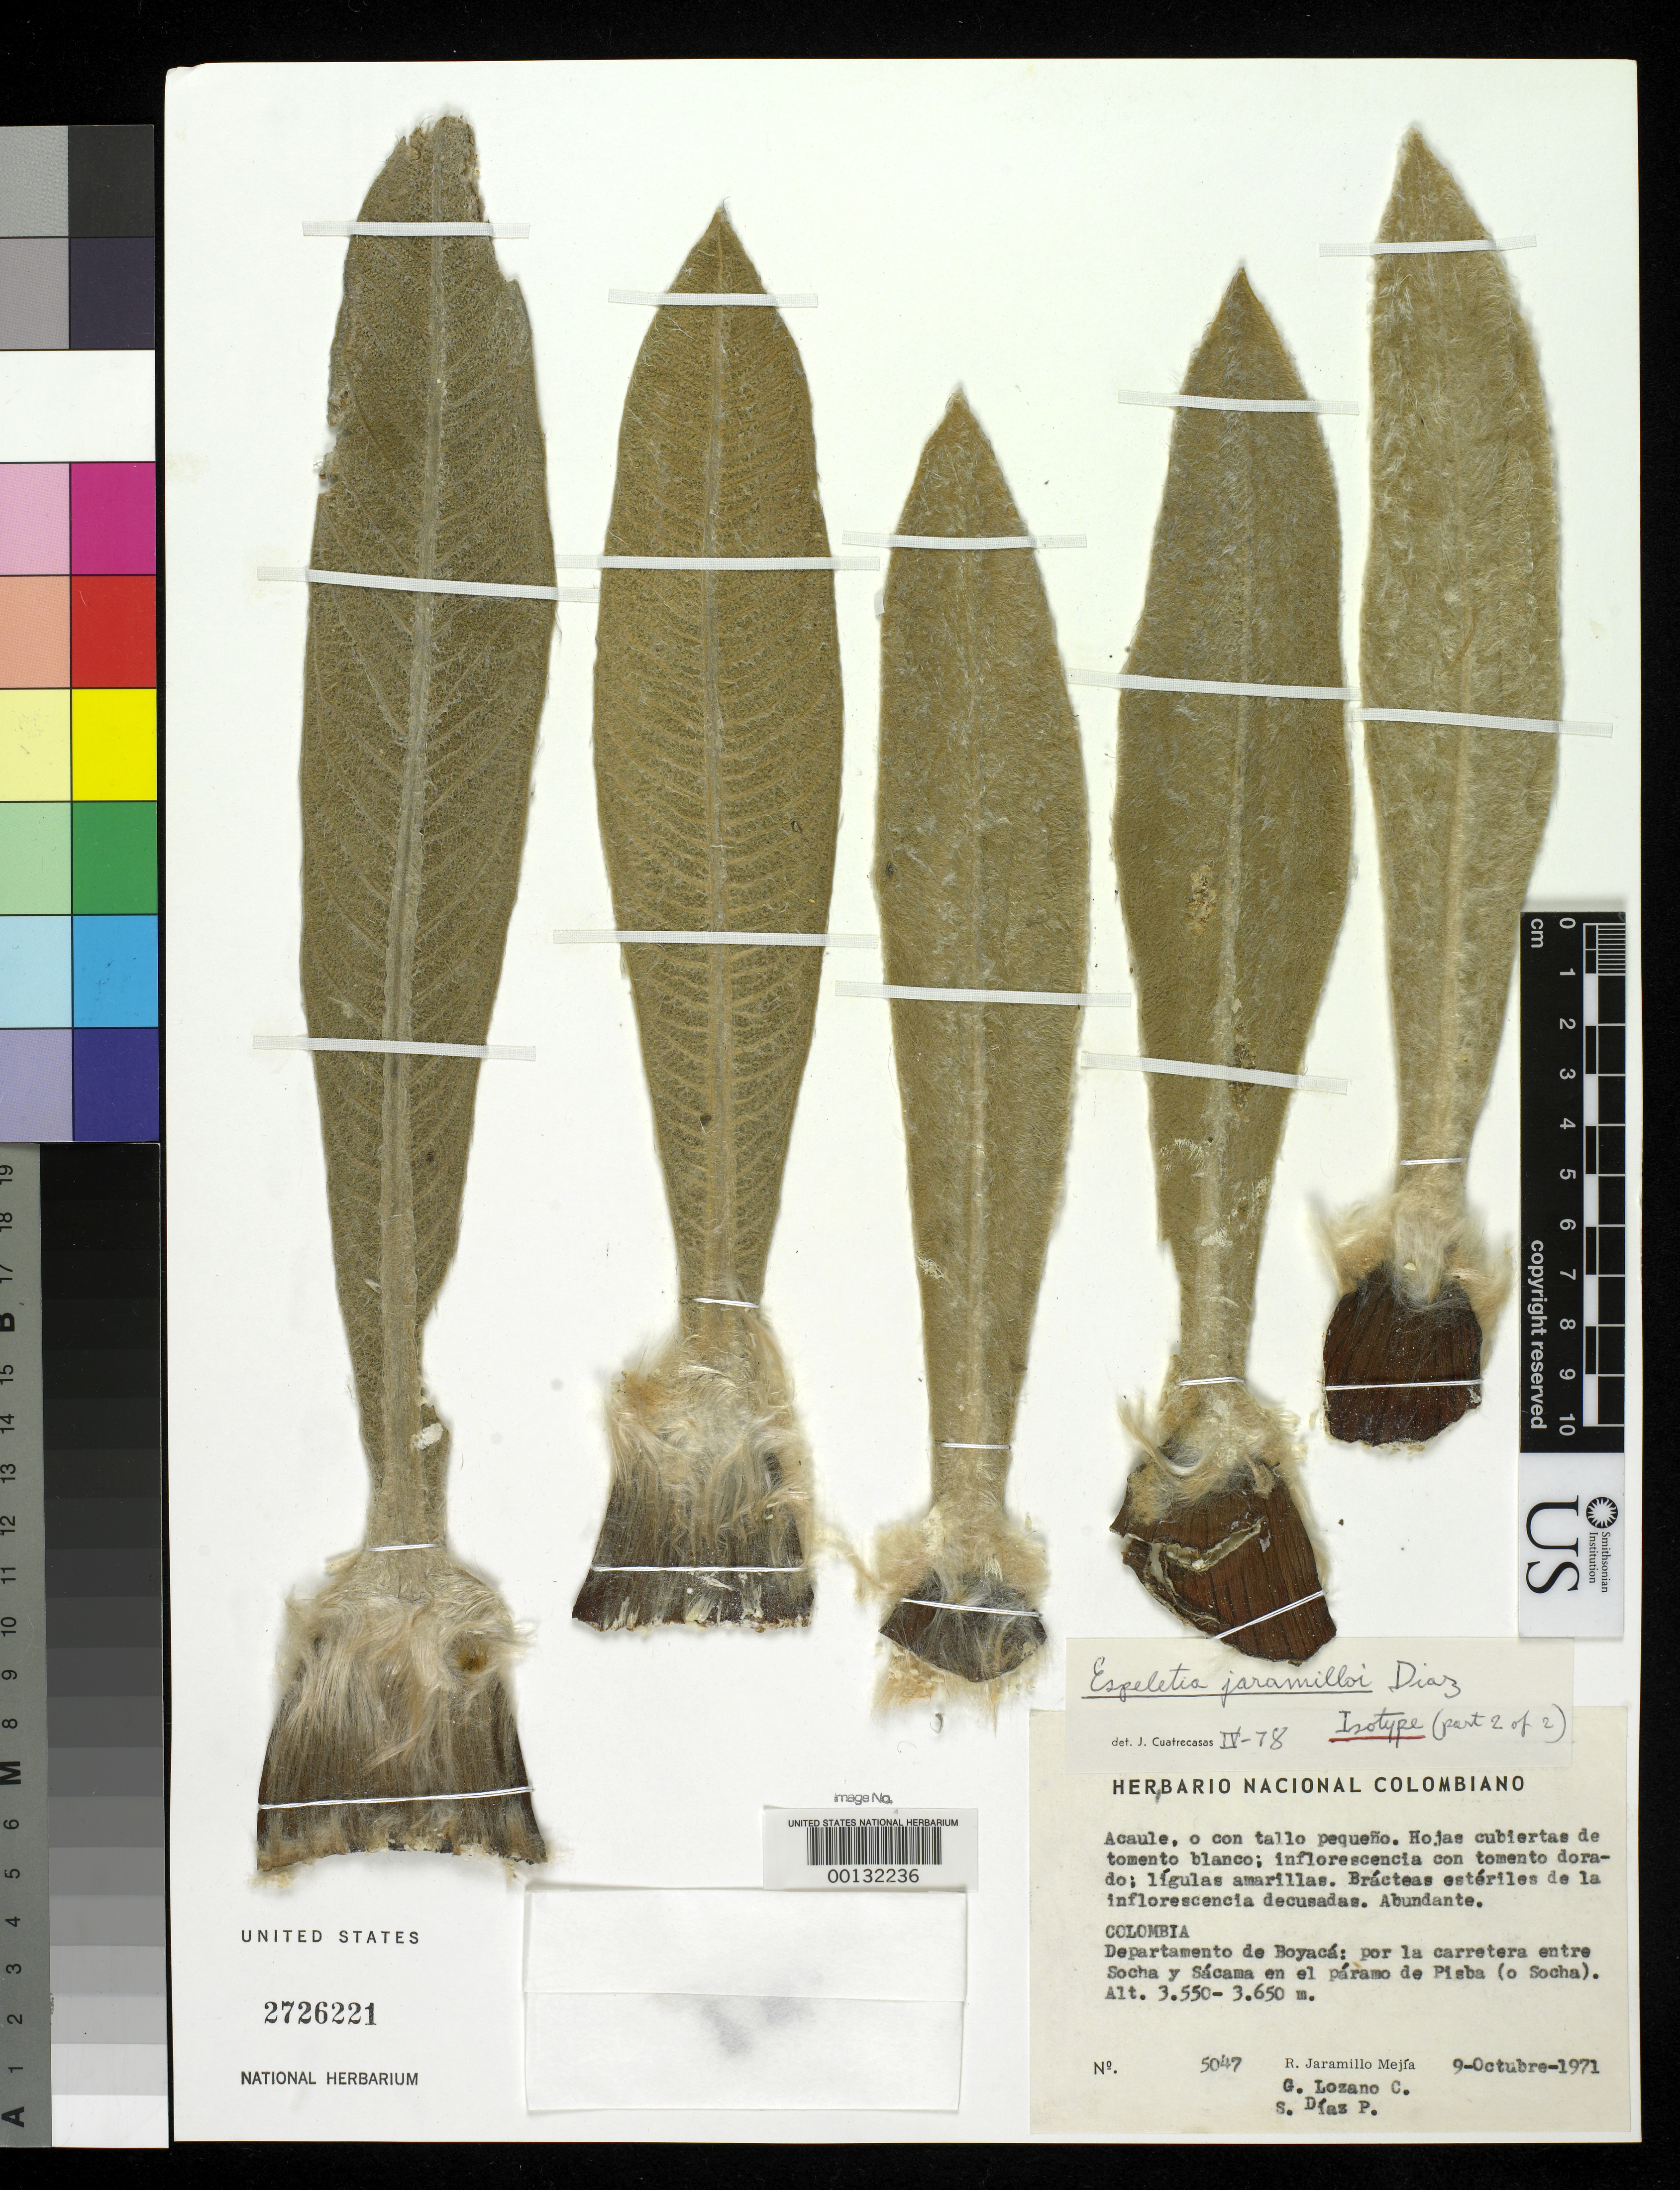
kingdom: Plantae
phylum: Tracheophyta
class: Magnoliopsida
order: Asterales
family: Asteraceae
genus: Espeletia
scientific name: Espeletia jaramilloi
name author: S. Díaz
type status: Isotype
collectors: R. Jaramillo M.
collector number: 5047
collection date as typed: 09 Oct 1971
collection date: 1971-10-09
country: Colombia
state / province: Boyacá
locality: Between Socha and Sacama, Páramo de Pisba.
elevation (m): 3550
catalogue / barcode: US 2726221